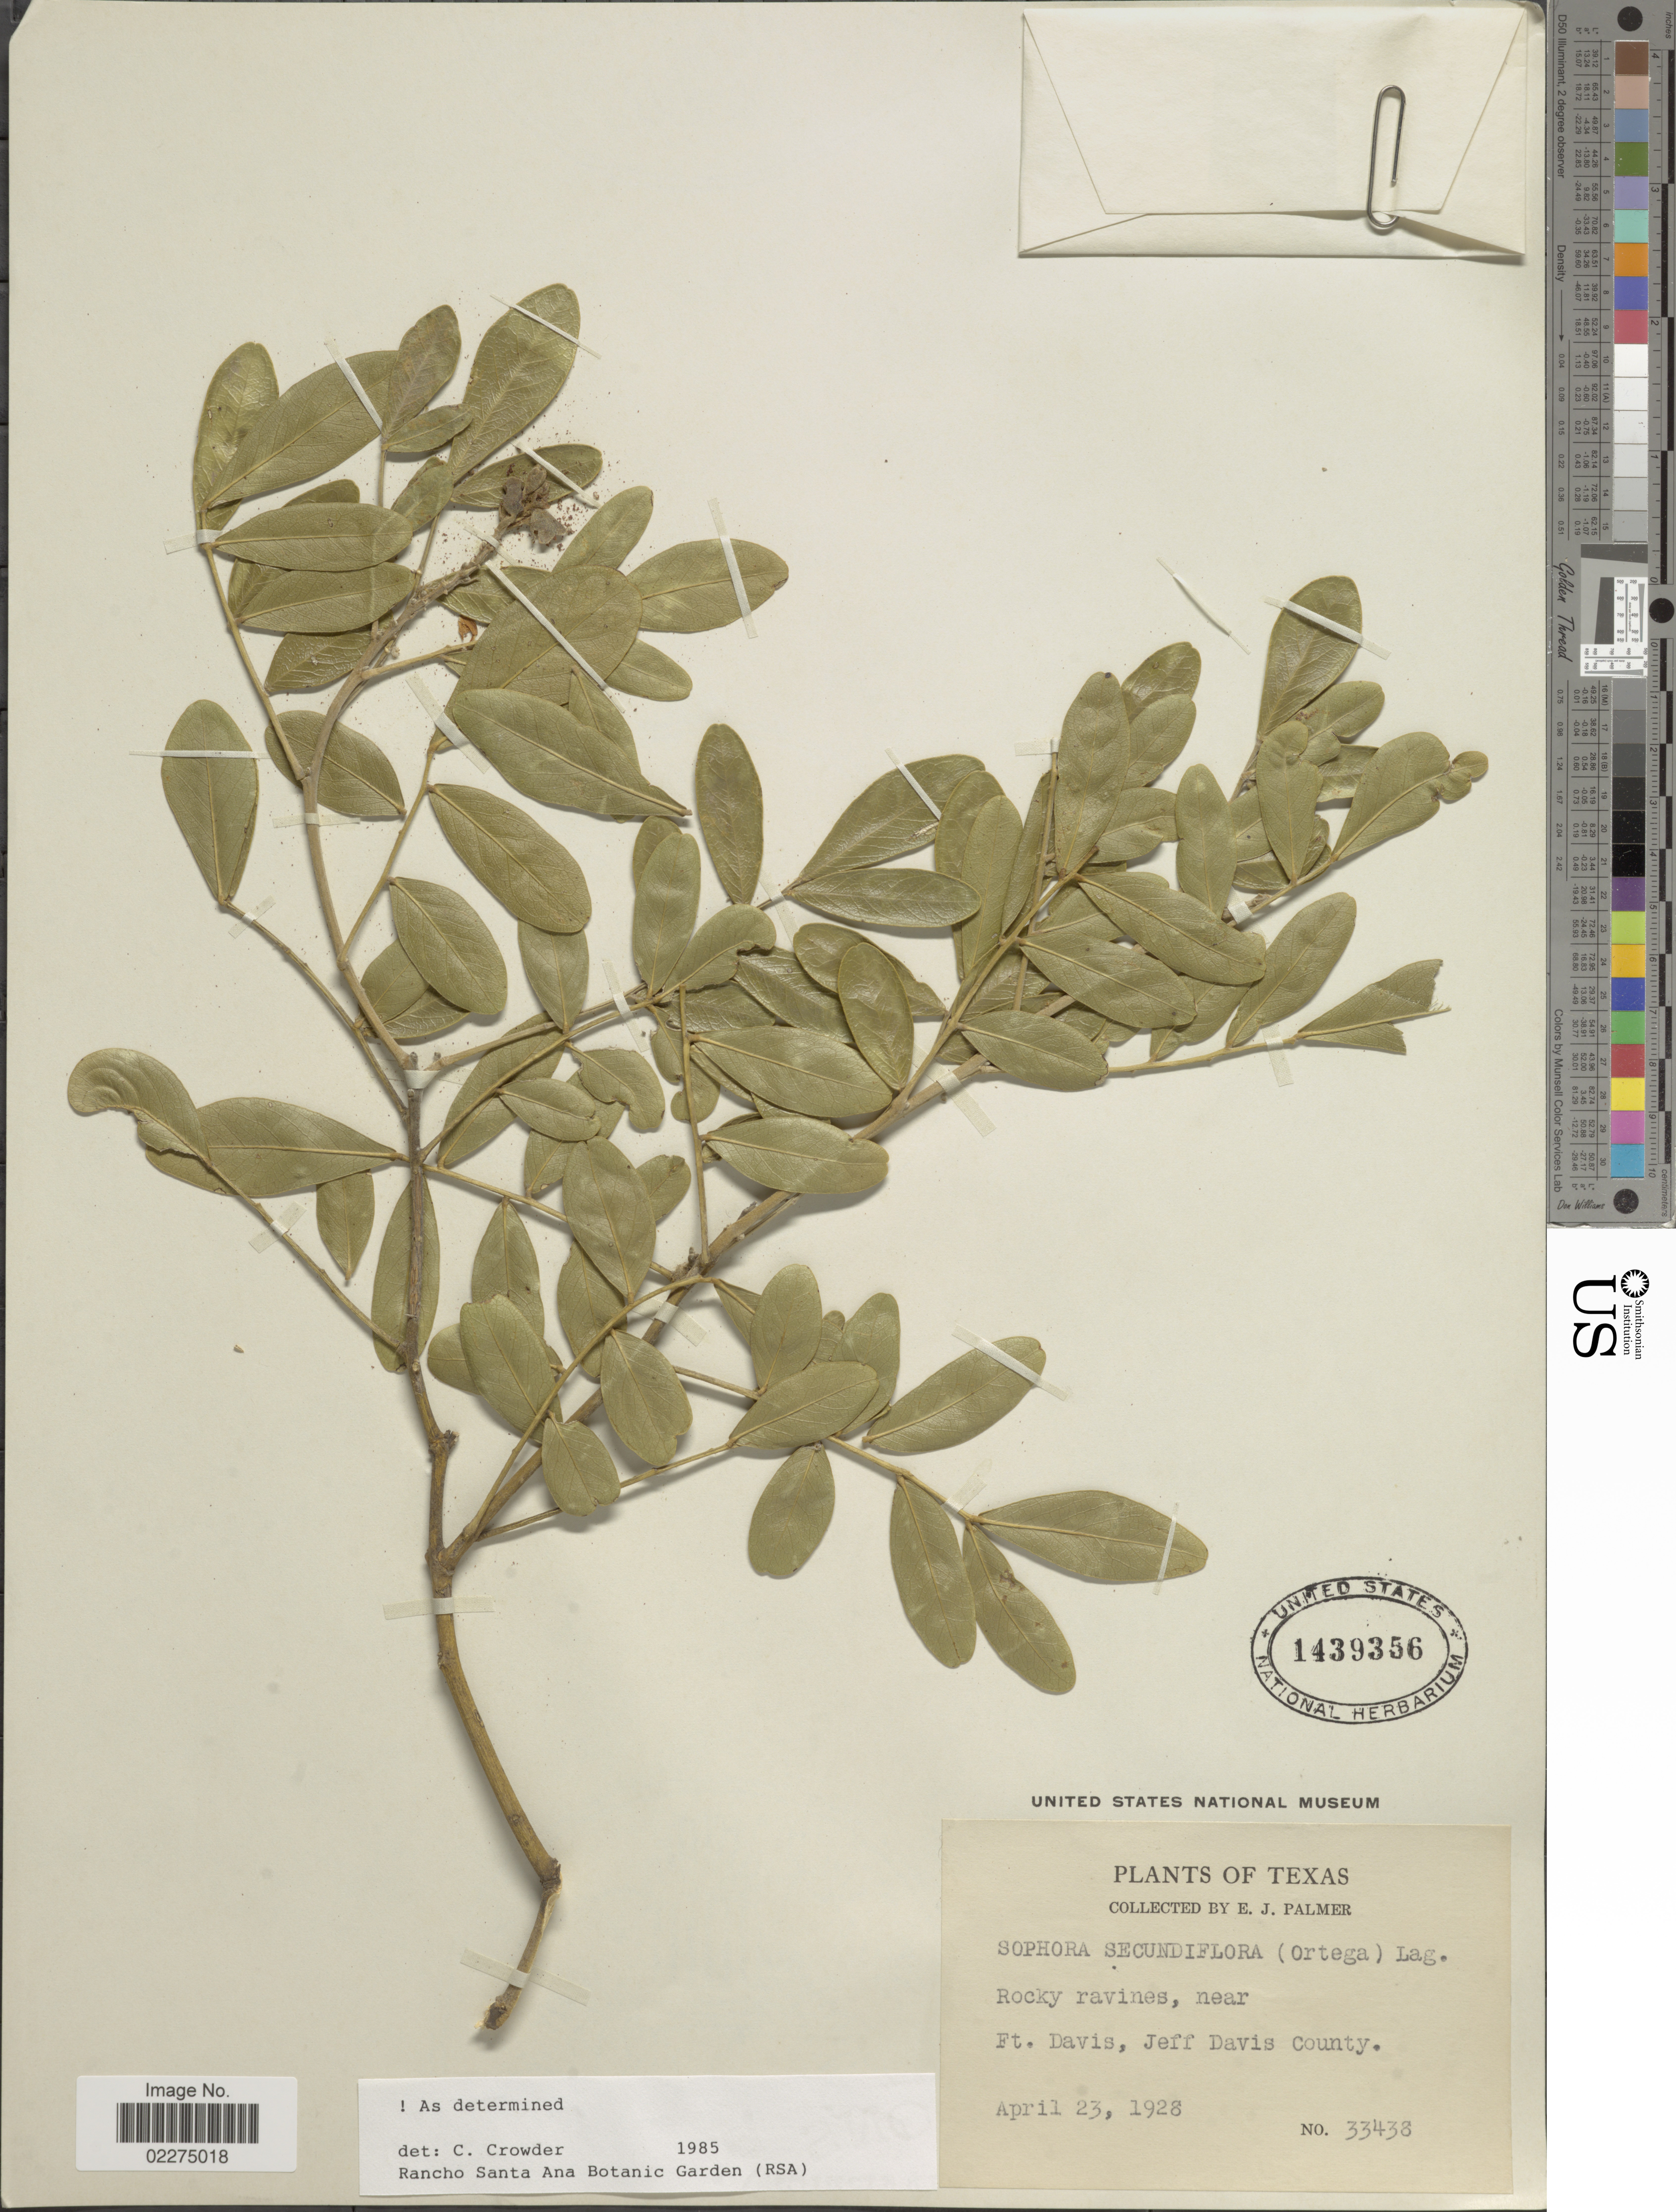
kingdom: Plantae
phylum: Tracheophyta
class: Magnoliopsida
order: Fabales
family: Fabaceae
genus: Dermatophyllum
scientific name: Dermatophyllum secundiflorum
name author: (Ortega) Gandhi & Reveal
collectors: E. J. Palmer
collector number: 33438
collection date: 1928-04-23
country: United States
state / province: Texas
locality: Ft. Davis, Jeff Davis County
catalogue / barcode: US 1439356